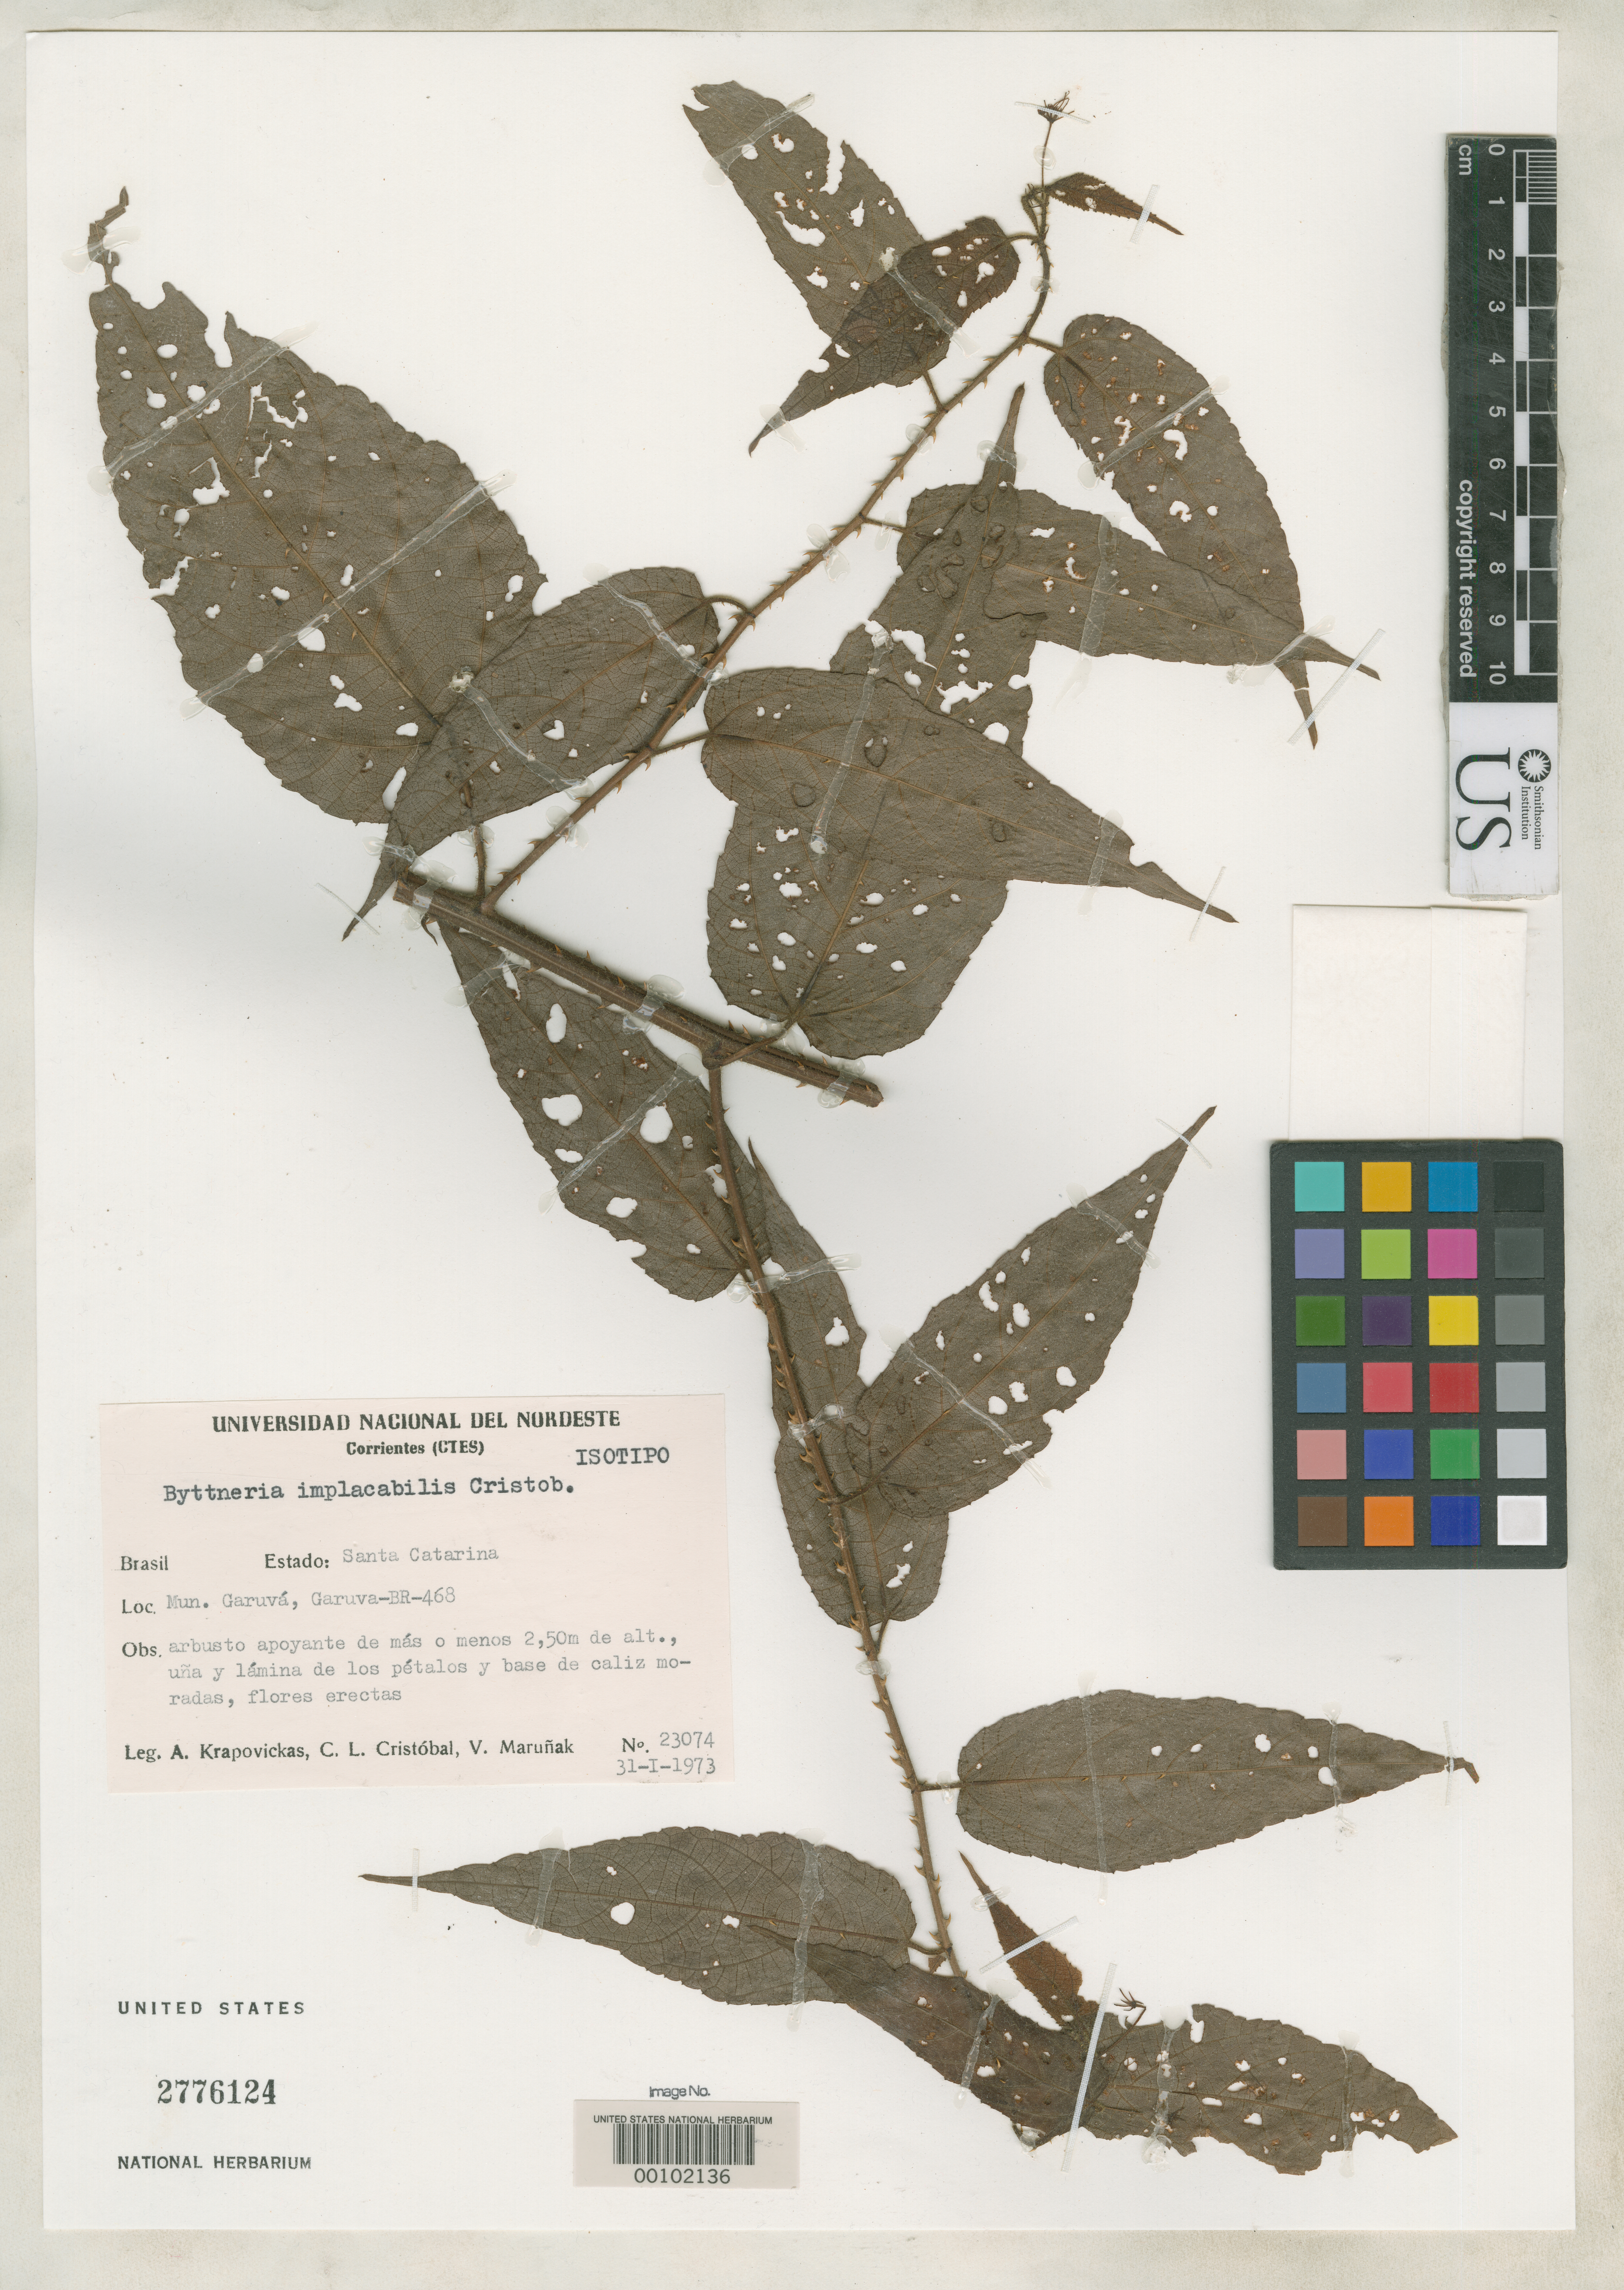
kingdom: Plantae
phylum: Tracheophyta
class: Magnoliopsida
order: Malvales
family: Malvaceae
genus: Byttneria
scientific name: Byttneria implacabilis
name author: Cristóbal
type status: Isotype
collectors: A. Krapovickas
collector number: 23074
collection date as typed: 31 Jan 1973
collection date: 1973-01-31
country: Brazil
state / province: Santa Catarina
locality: Garuva.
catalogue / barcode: US 2776124